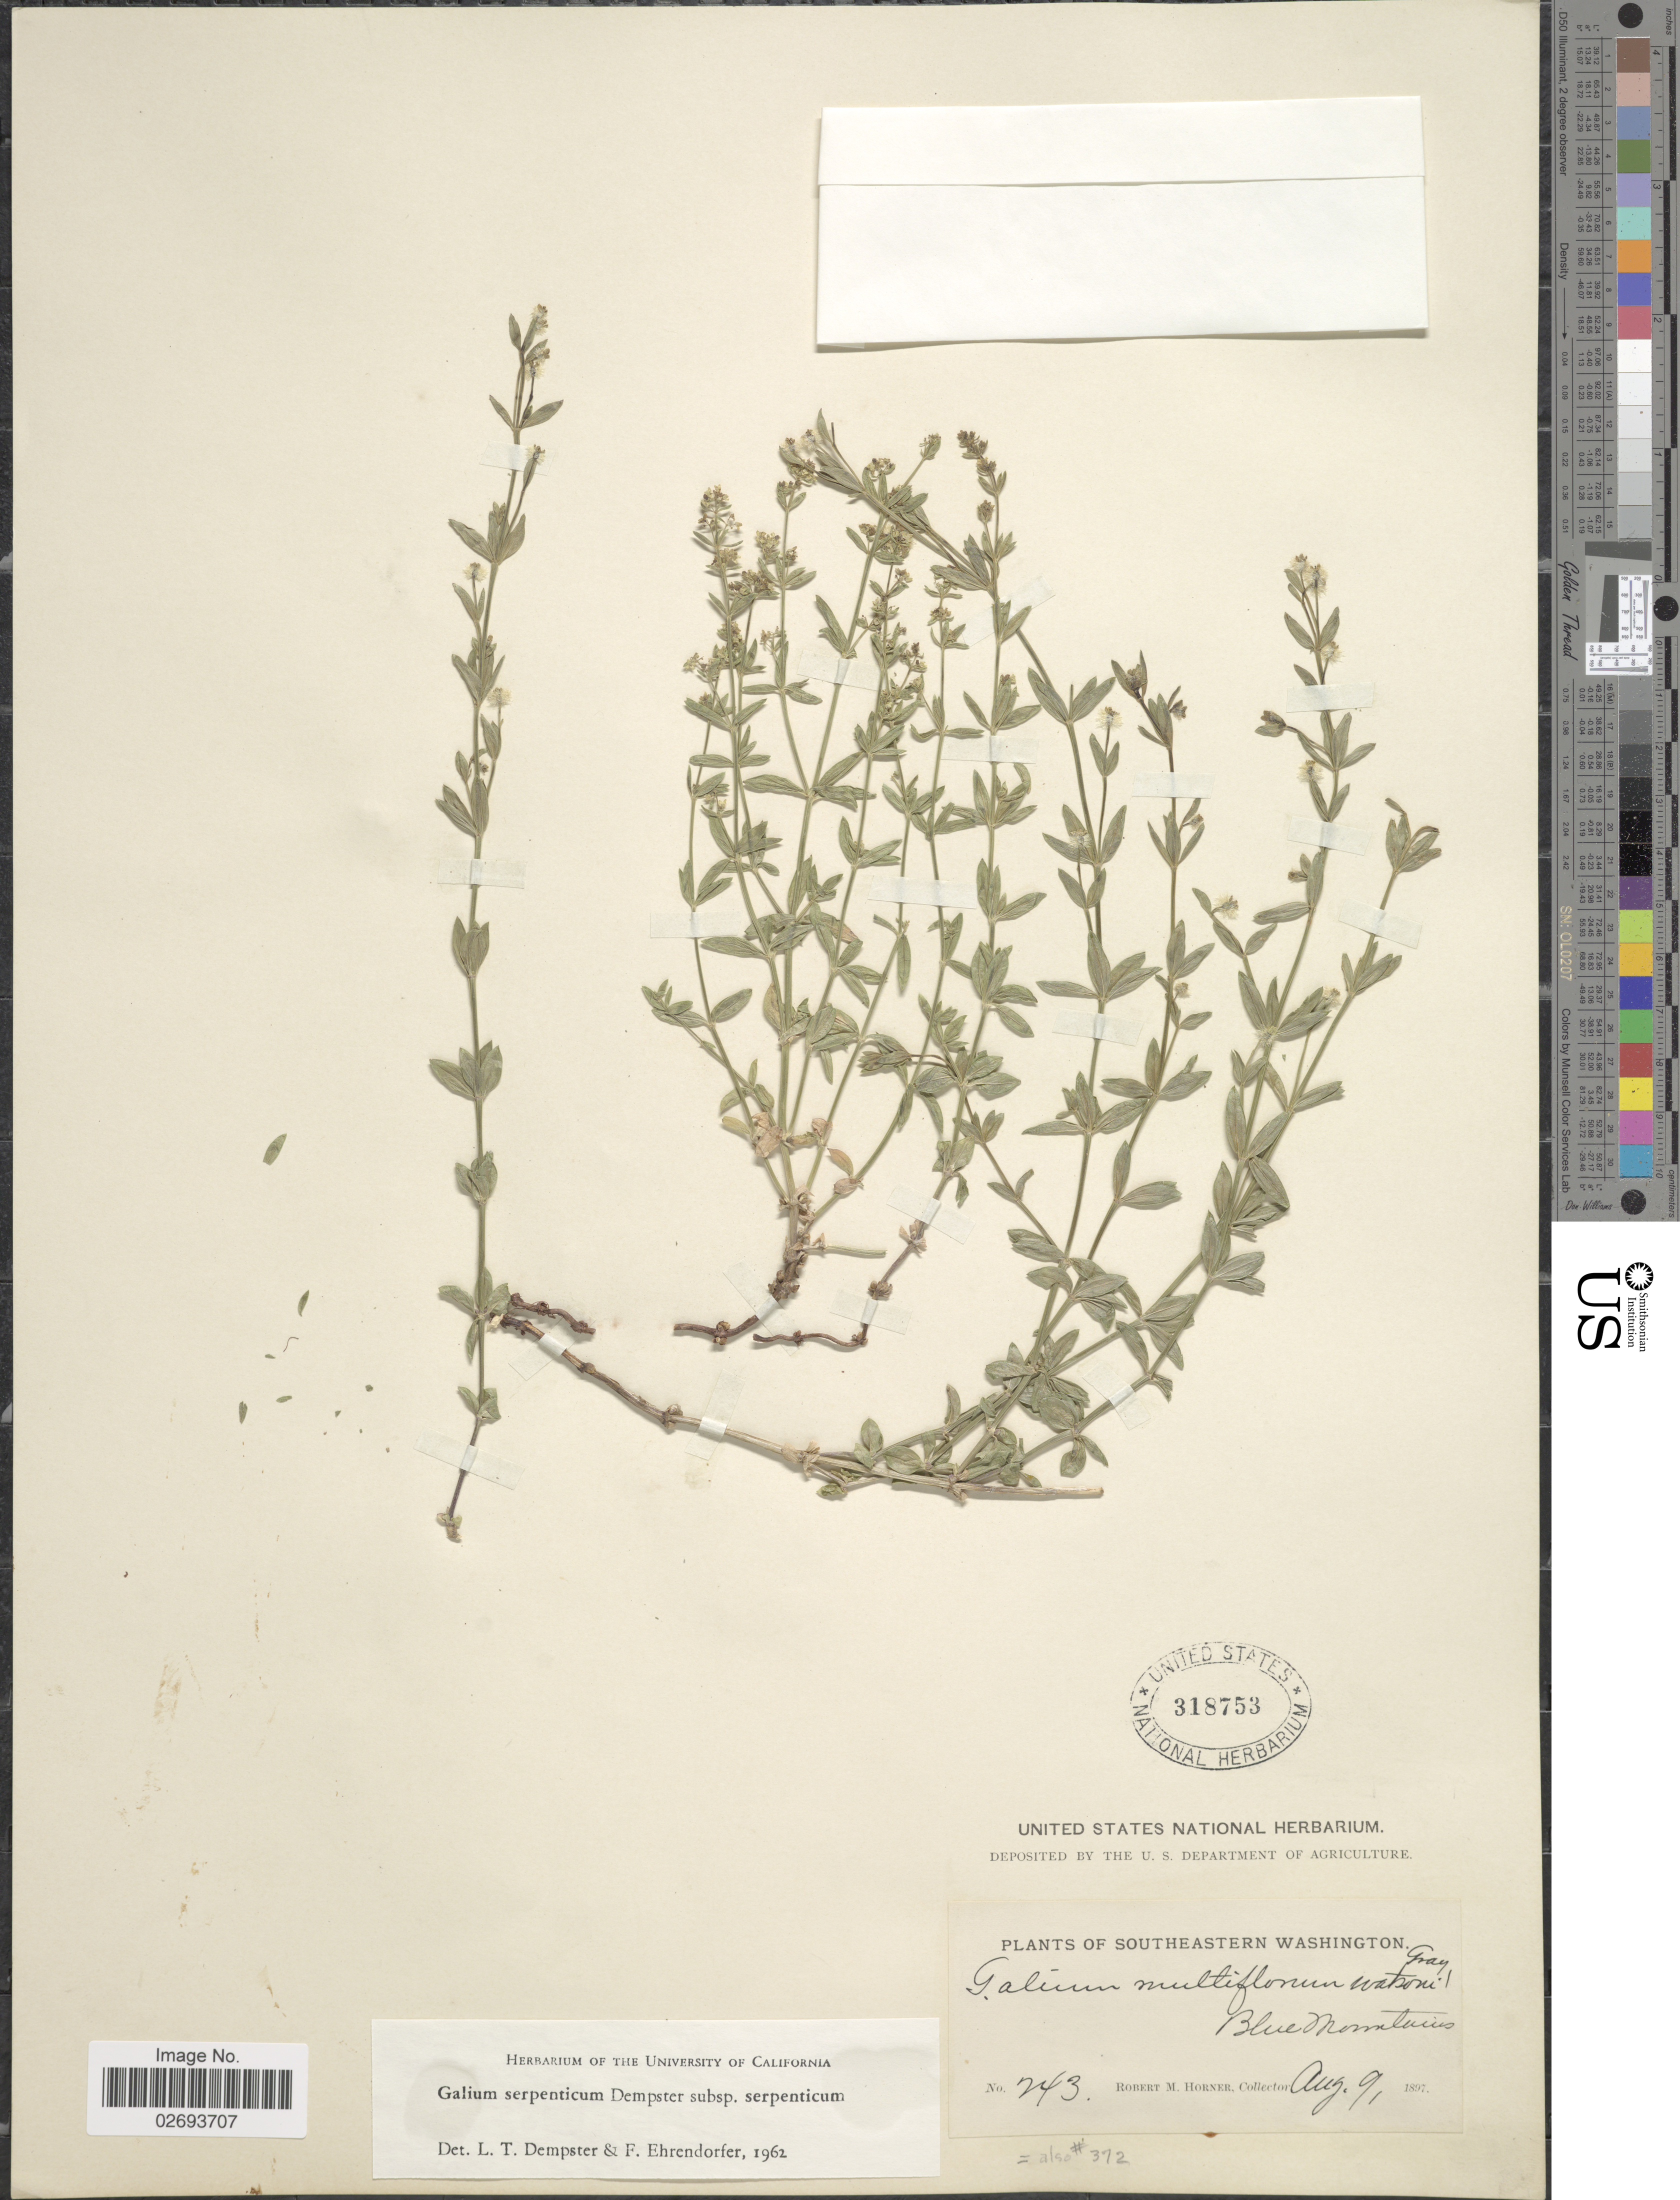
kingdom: Plantae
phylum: Tracheophyta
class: Magnoliopsida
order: Gentianales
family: Rubiaceae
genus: Galium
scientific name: Galium serpenticum subsp. serpenticum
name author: Dempster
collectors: R. Horner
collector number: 243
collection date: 1897-08-09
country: United States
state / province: Washington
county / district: Clallam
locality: Southeastern Washington, Blue Mountains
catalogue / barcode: US 318753